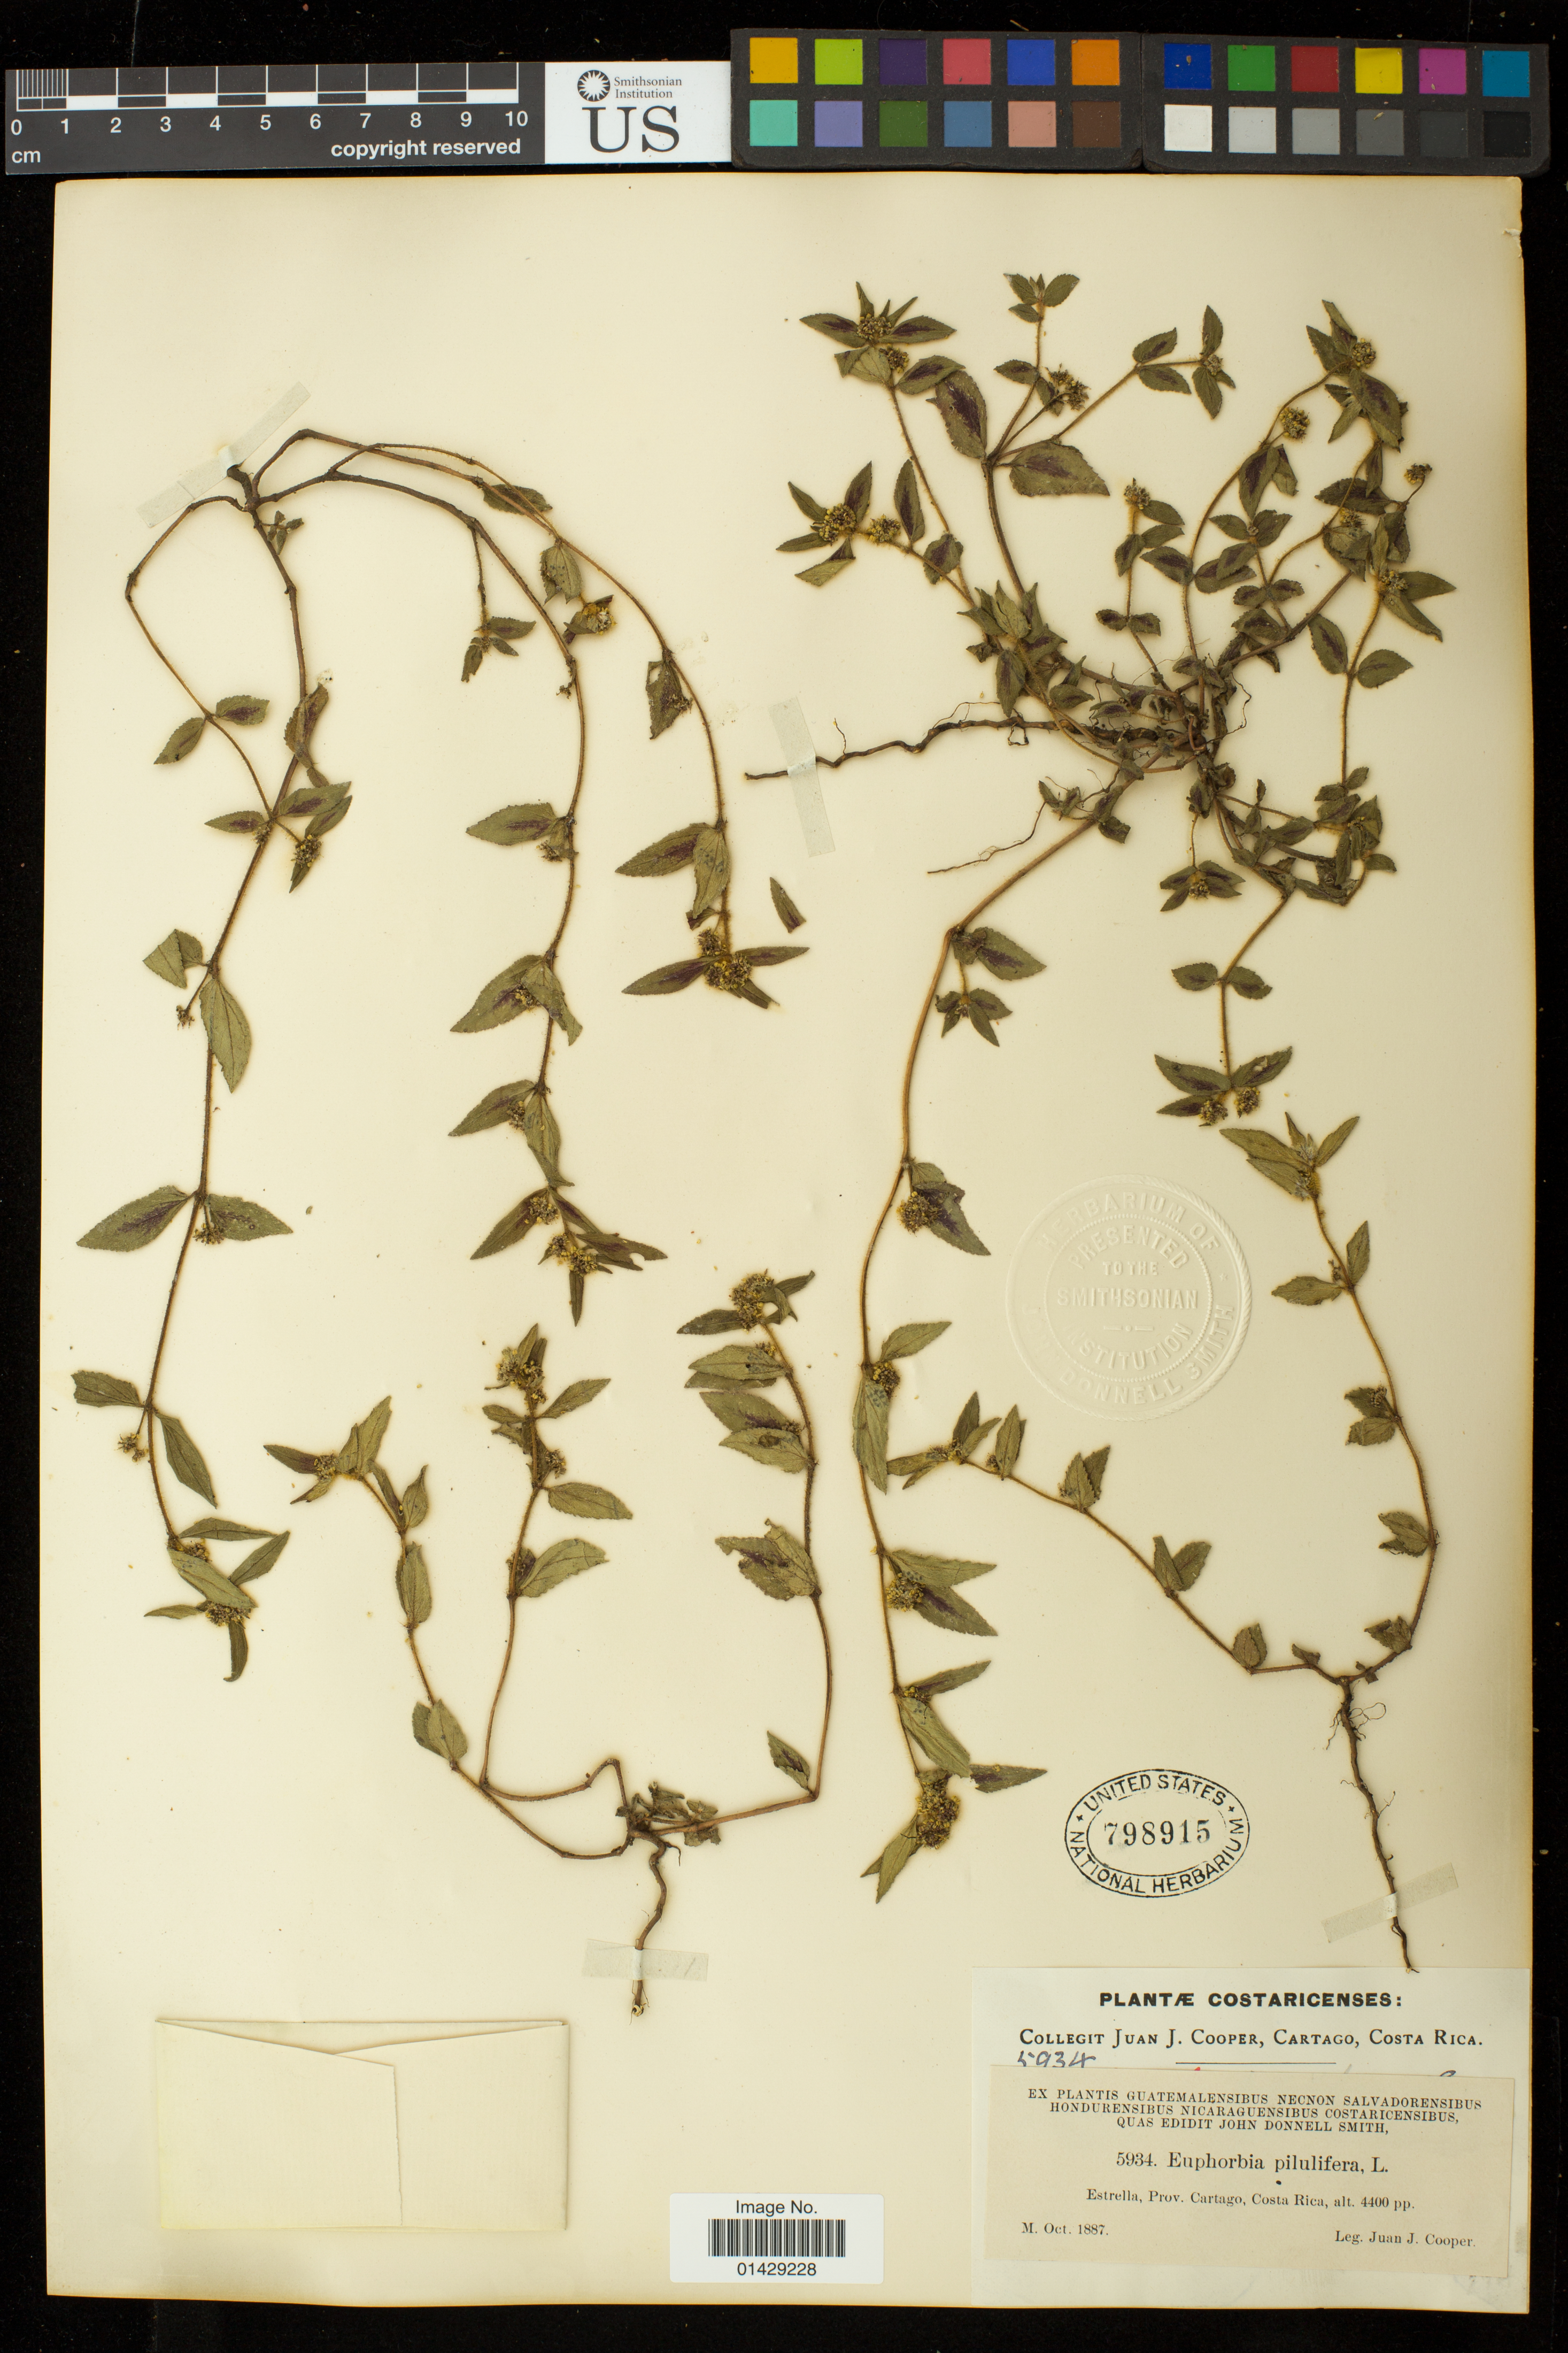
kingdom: Plantae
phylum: Tracheophyta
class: Magnoliopsida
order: Malpighiales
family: Euphorbiaceae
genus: Euphorbia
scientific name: Euphorbia hirta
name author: L.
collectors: J. J. Cooper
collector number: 5934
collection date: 1887-10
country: Costa Rica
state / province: Cartago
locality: Estrella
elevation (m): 1341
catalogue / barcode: US 798915